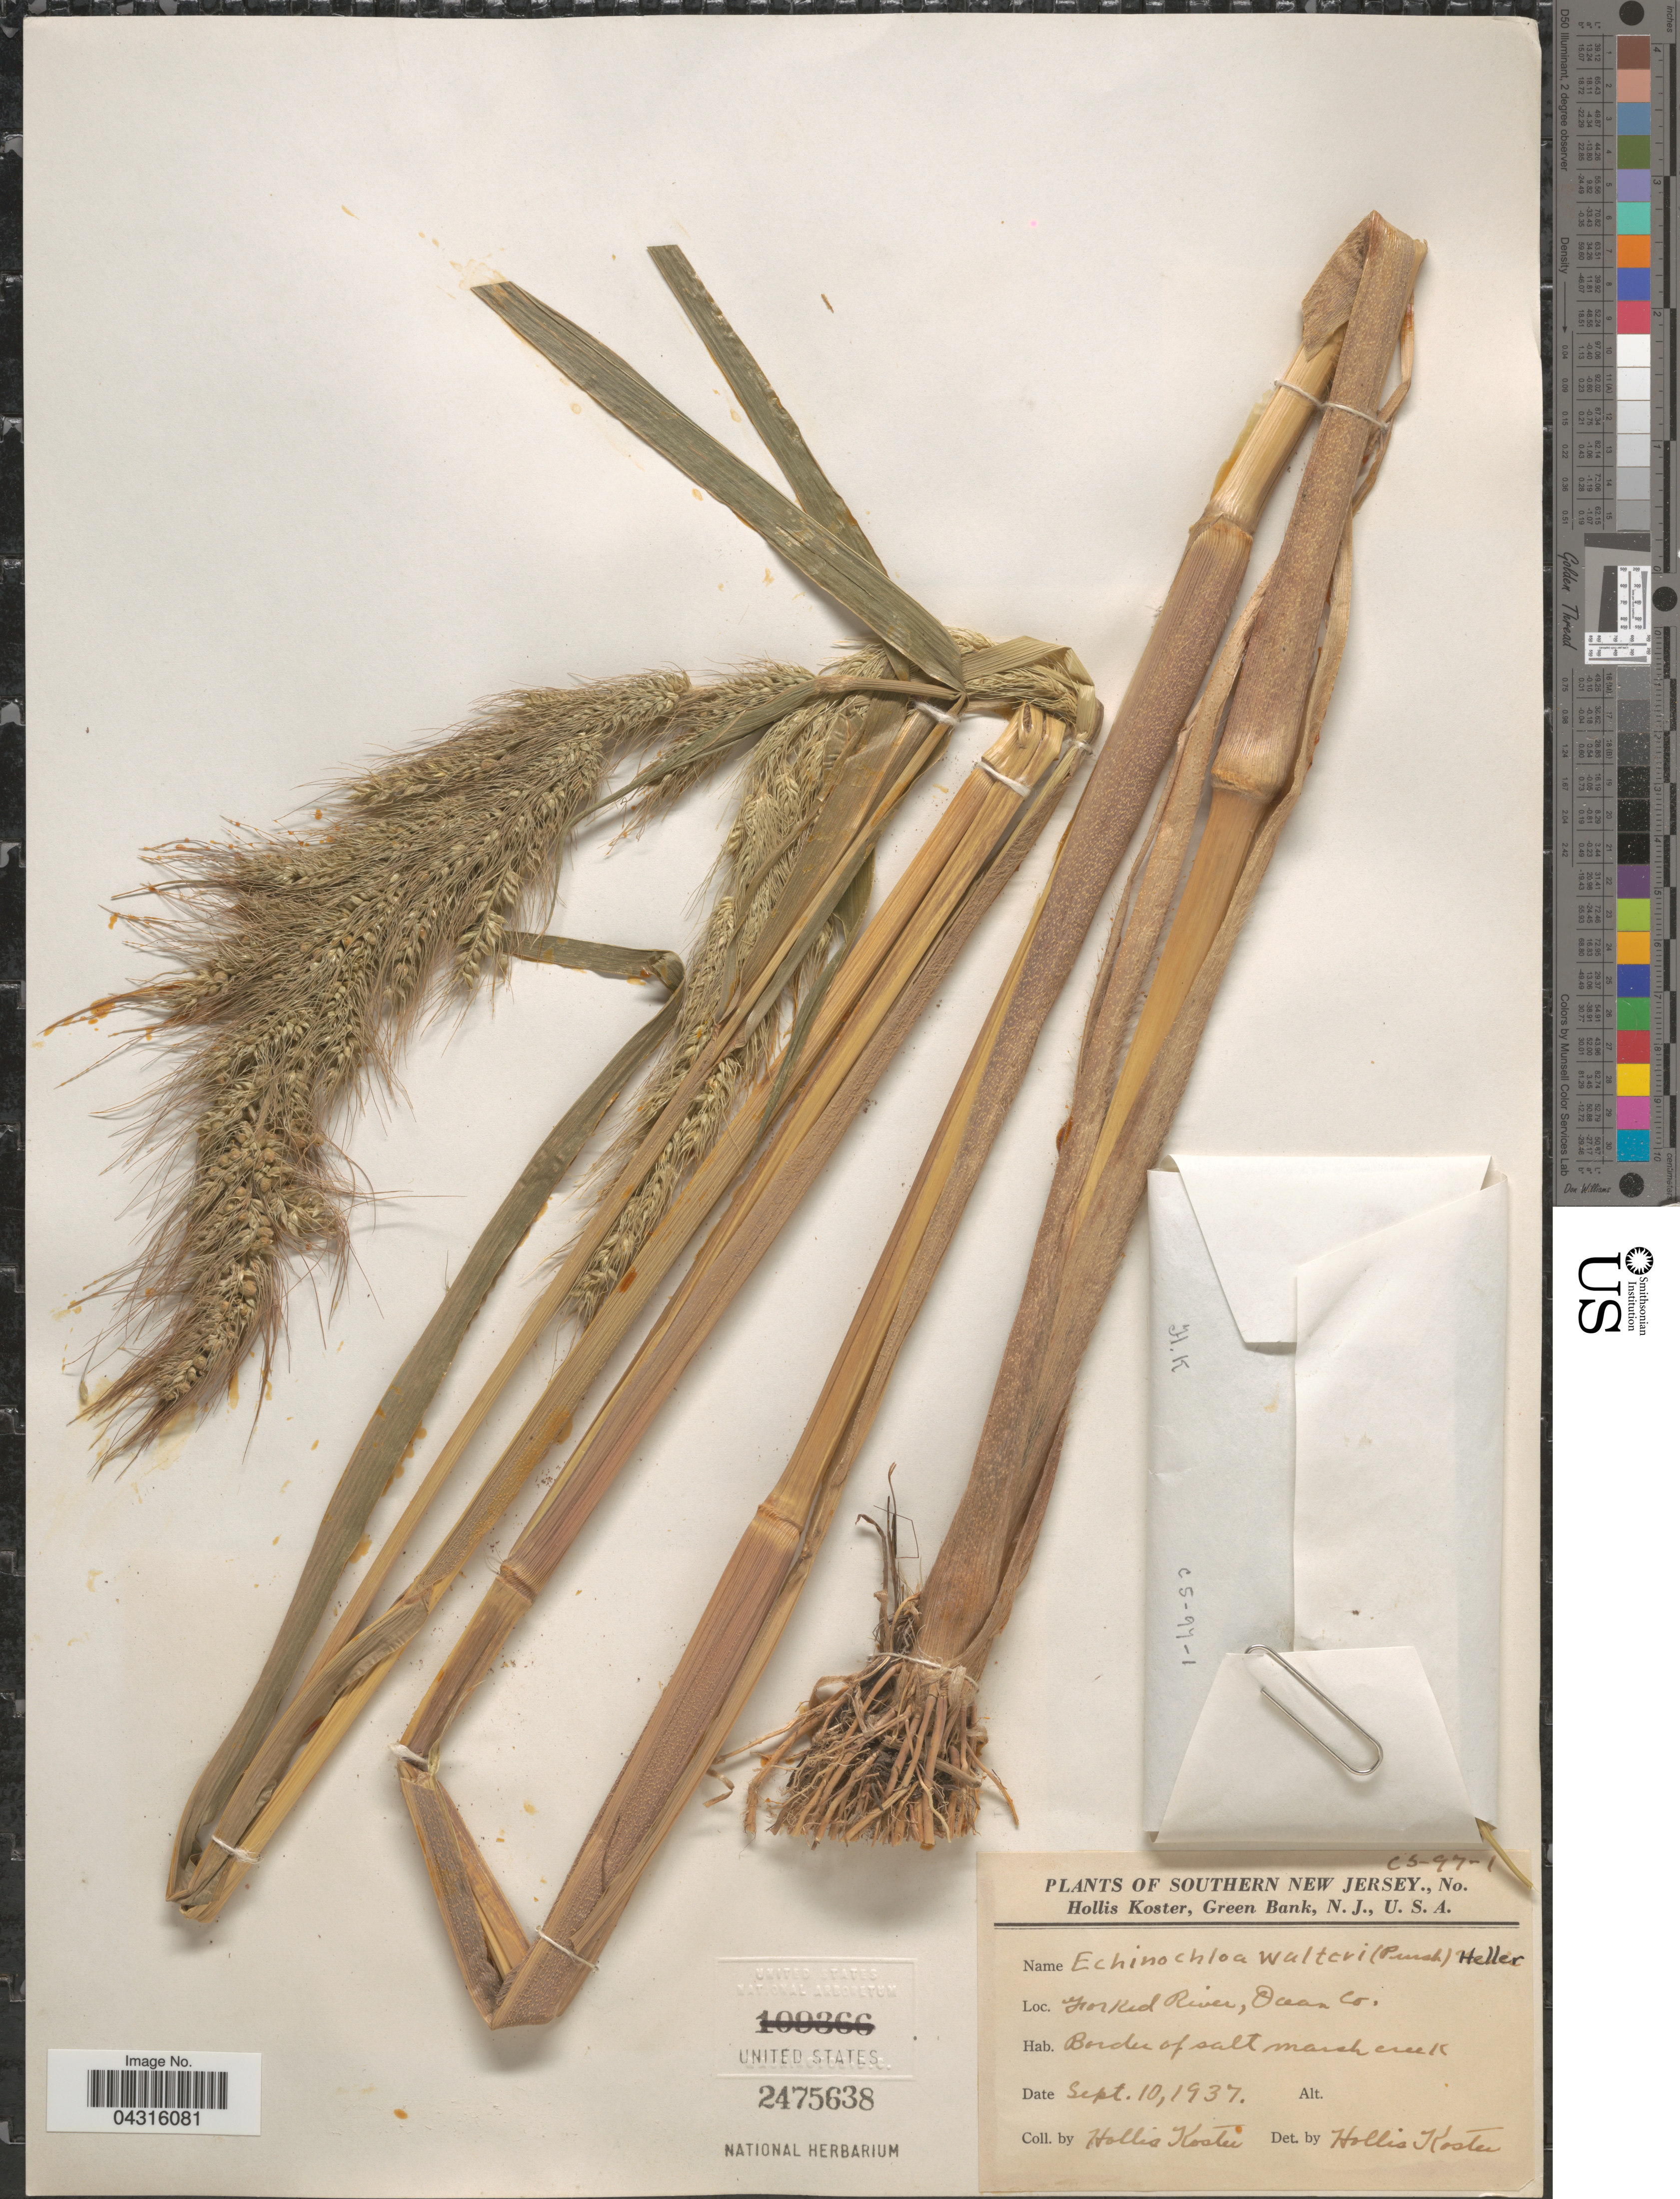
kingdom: Plantae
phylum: Tracheophyta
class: Liliopsida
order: Poales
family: Poaceae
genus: Echinochloa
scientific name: Echinochloa walteri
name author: (Pursh) A. Heller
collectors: H. Koster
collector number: cs-97-1?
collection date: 1937-09-10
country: United States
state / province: New Jersey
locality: Southern New Jersey. Forked River, Ocean Co. Border of salt marsh creek.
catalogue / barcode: US 2475638